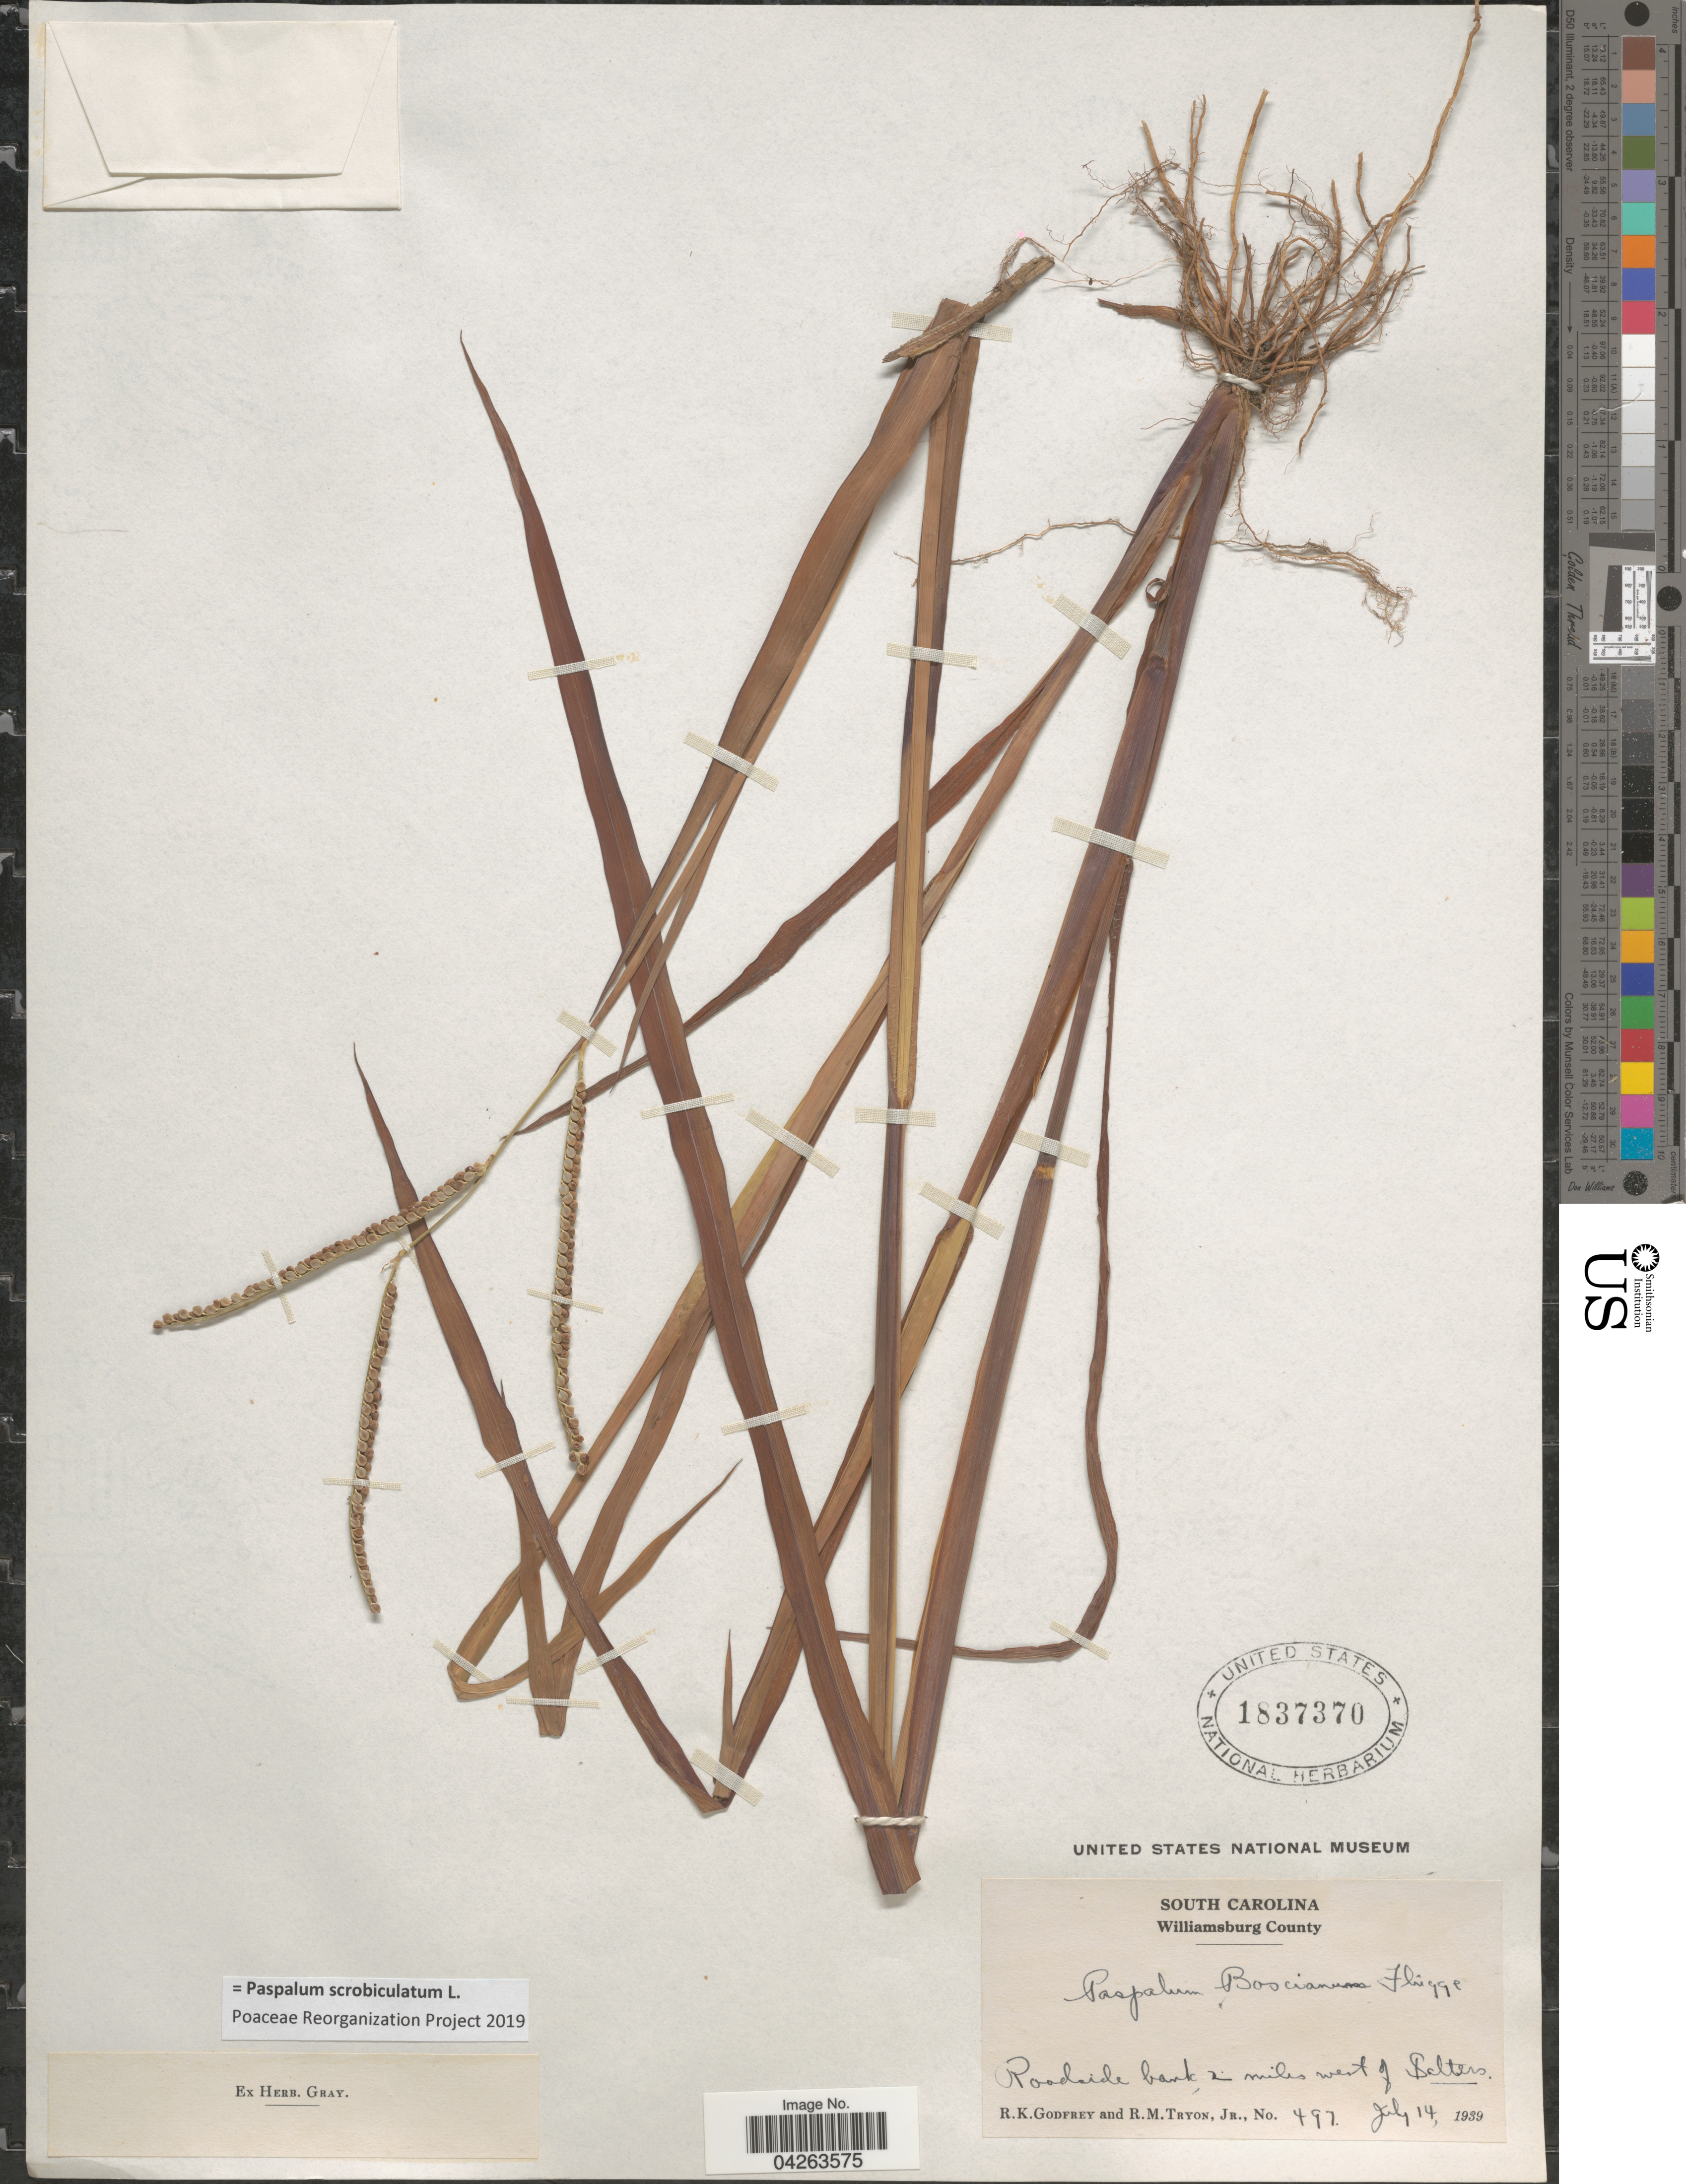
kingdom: Plantae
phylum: Tracheophyta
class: Liliopsida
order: Poales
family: Poaceae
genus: Paspalum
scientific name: Paspalum scrobiculatum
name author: L.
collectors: R. K. Godfrey & R. Tryon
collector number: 497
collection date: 1939-07-14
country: United States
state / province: South Carolina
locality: Williamsburg County. Roadside bank, 2 miles west of Salters.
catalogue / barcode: US 1837370